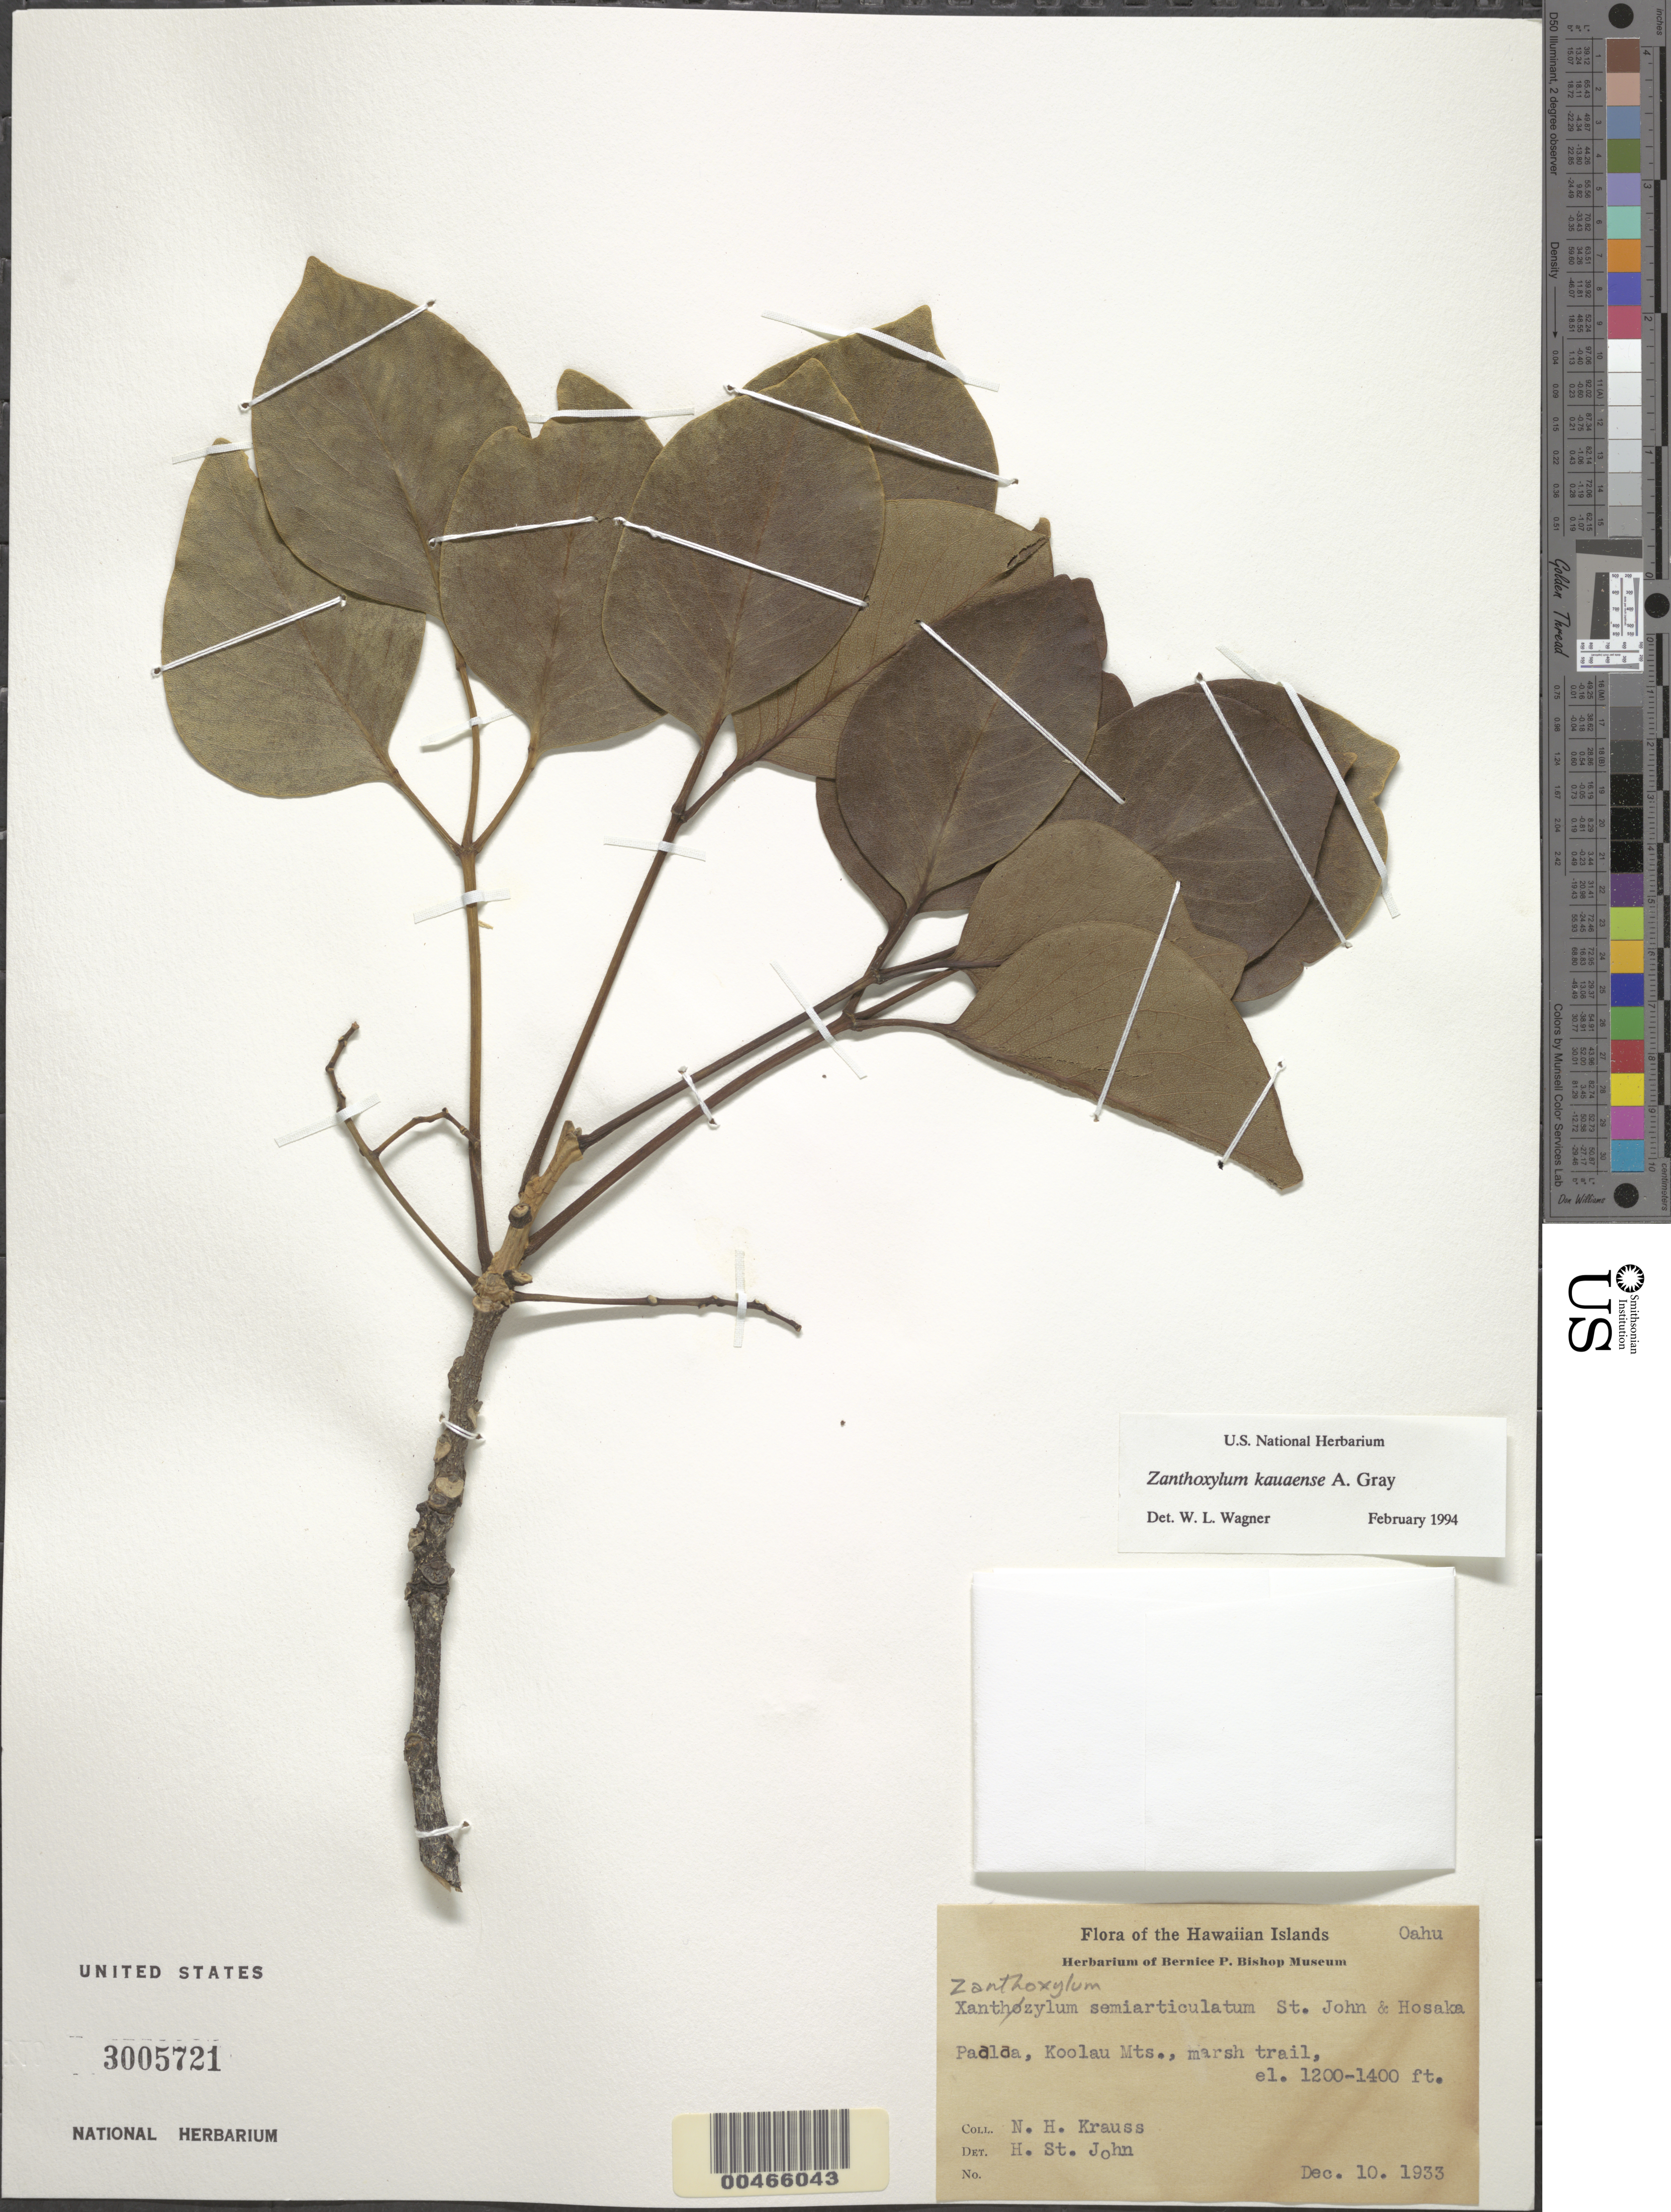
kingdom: Plantae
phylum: Tracheophyta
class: Magnoliopsida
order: Sapindales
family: Rutaceae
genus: Zanthoxylum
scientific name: Zanthoxylum kauaense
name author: A. Gray in Wilkes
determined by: Wagner, W. L., (BOT), Smithsonian Institution - National Museum of Natural History (UNITED STATES)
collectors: N. Krauss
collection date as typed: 10 Dec 1933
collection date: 1933-12-10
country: United States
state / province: Hawaii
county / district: Honolulu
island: Oahu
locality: Paoloa, Koolau Mts.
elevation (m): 366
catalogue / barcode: US 3005721